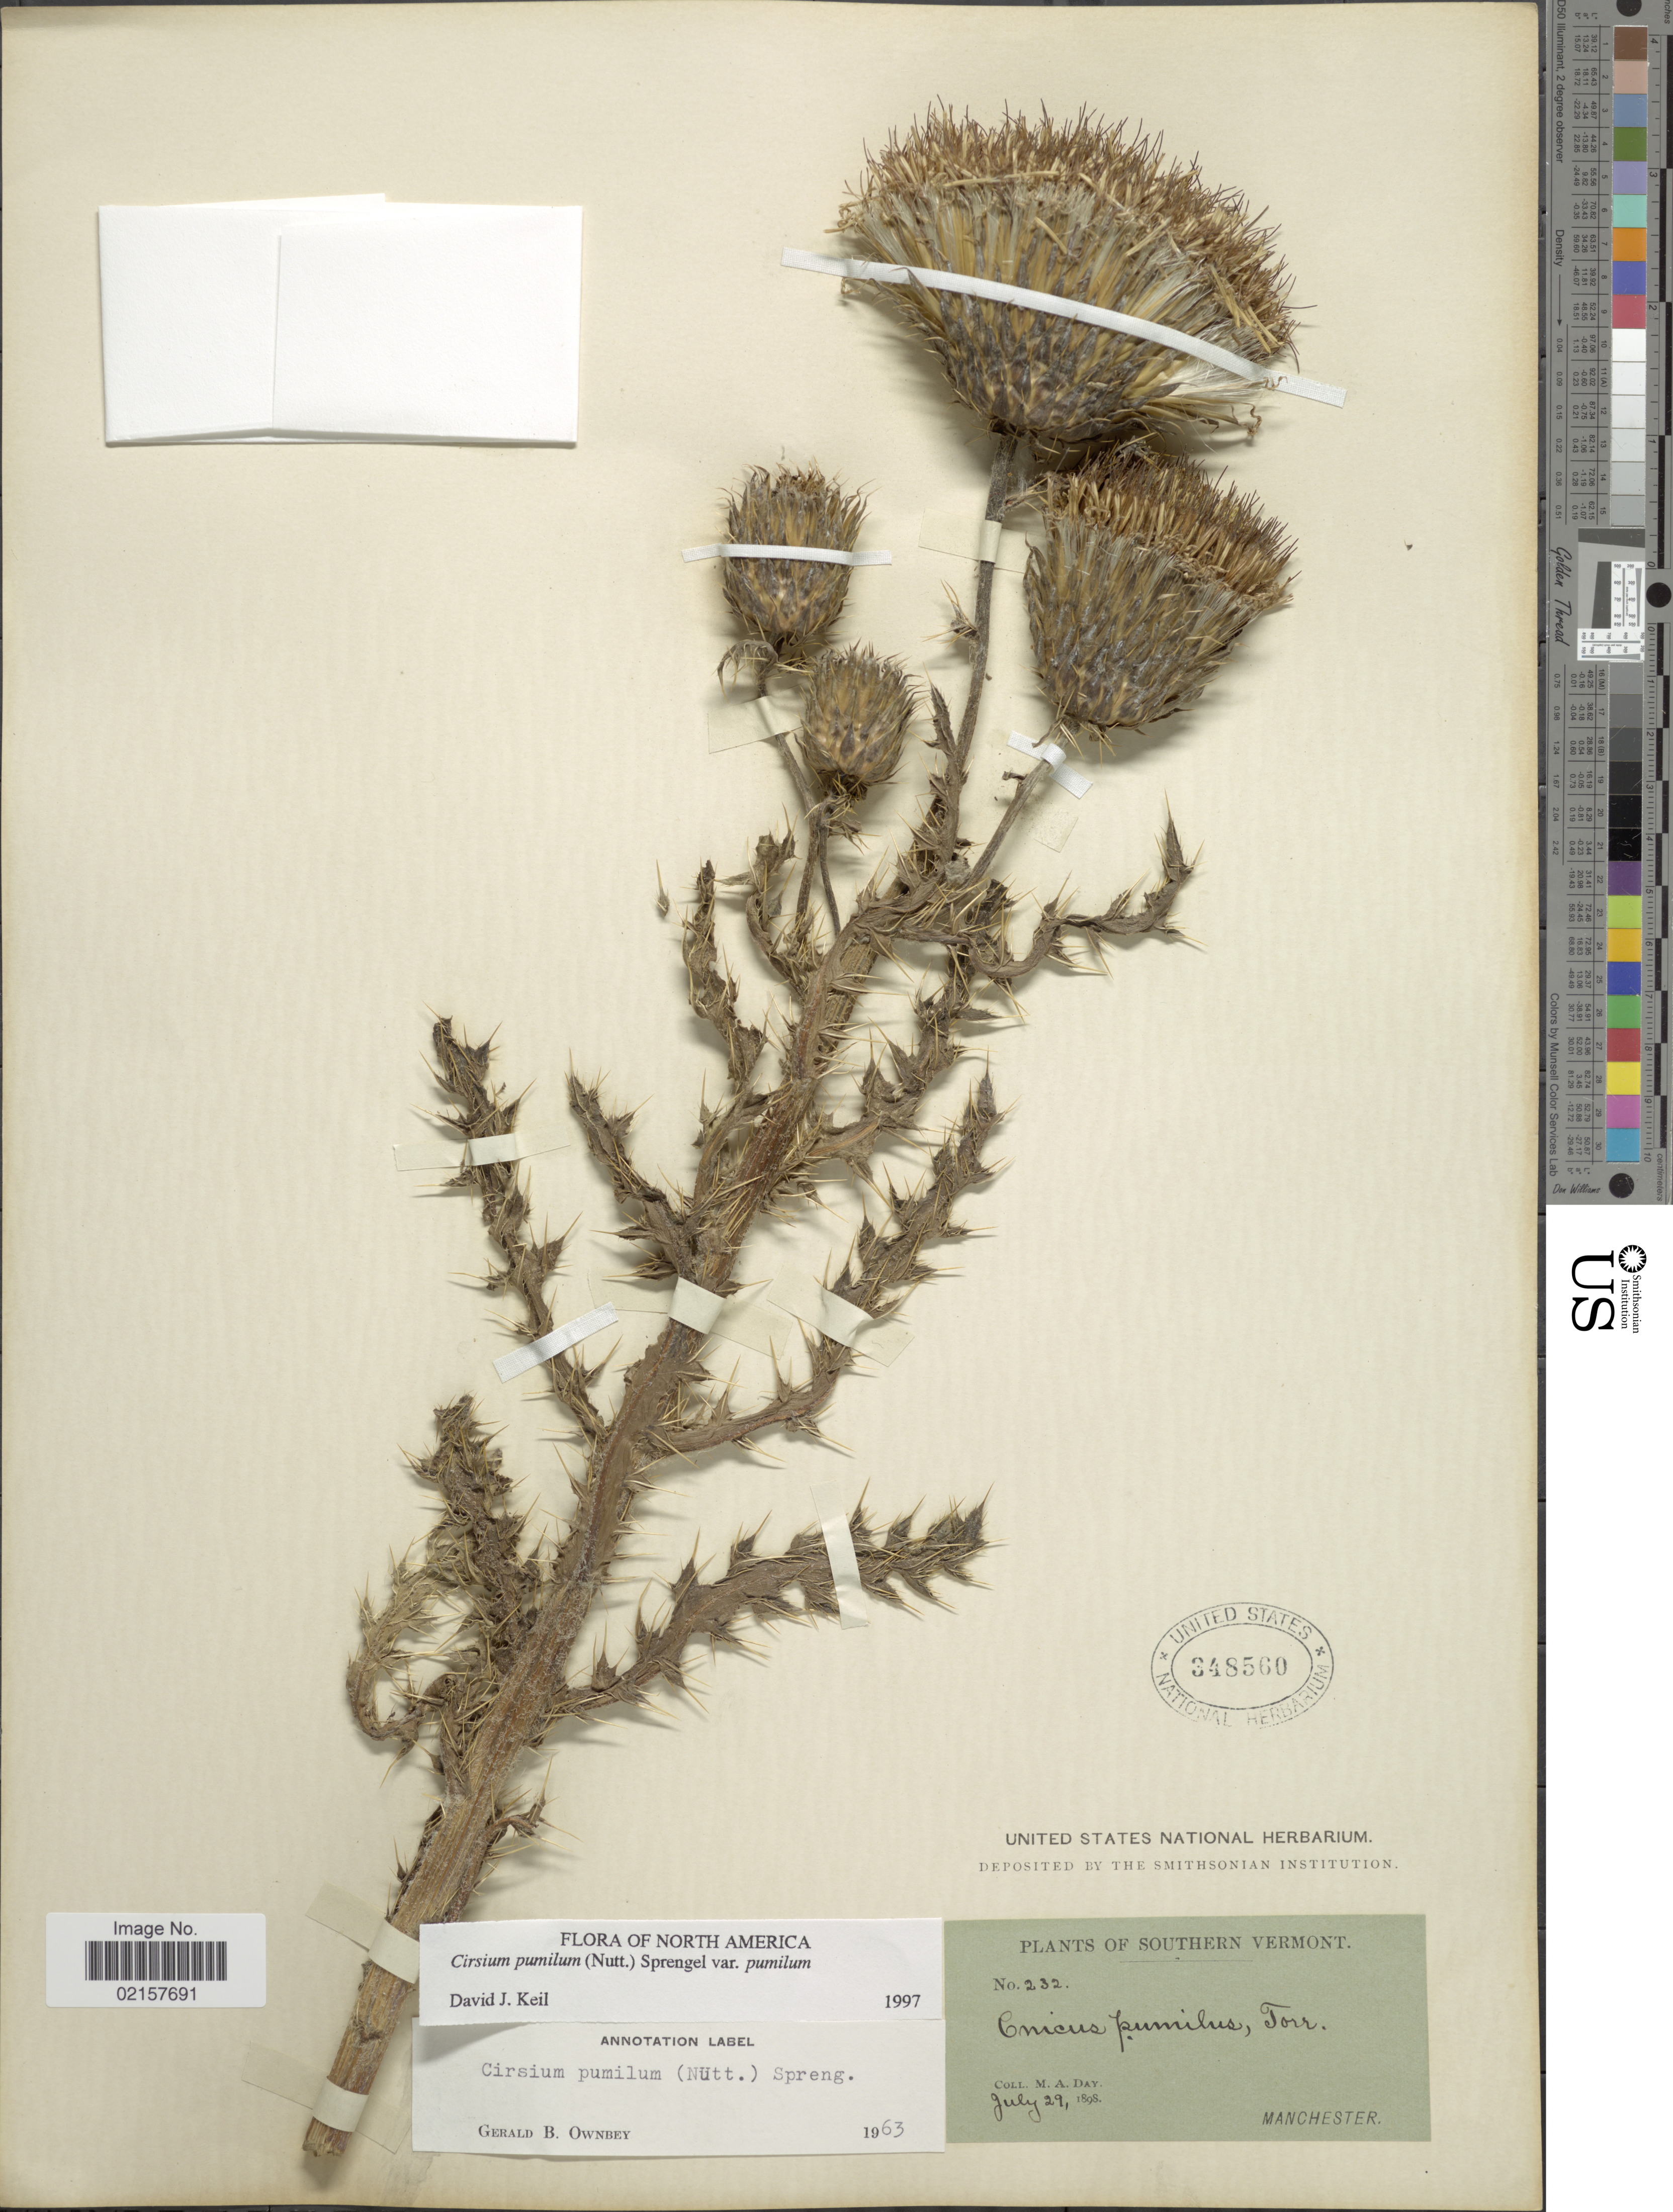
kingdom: Plantae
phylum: Tracheophyta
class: Magnoliopsida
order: Asterales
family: Asteraceae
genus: Cirsium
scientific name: Cirsium pumilum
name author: (Nutt.) Spreng.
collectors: M. Day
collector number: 232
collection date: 1898-07-29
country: United States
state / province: Vermont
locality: Southern Vermont, Manchester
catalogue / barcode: US 348560